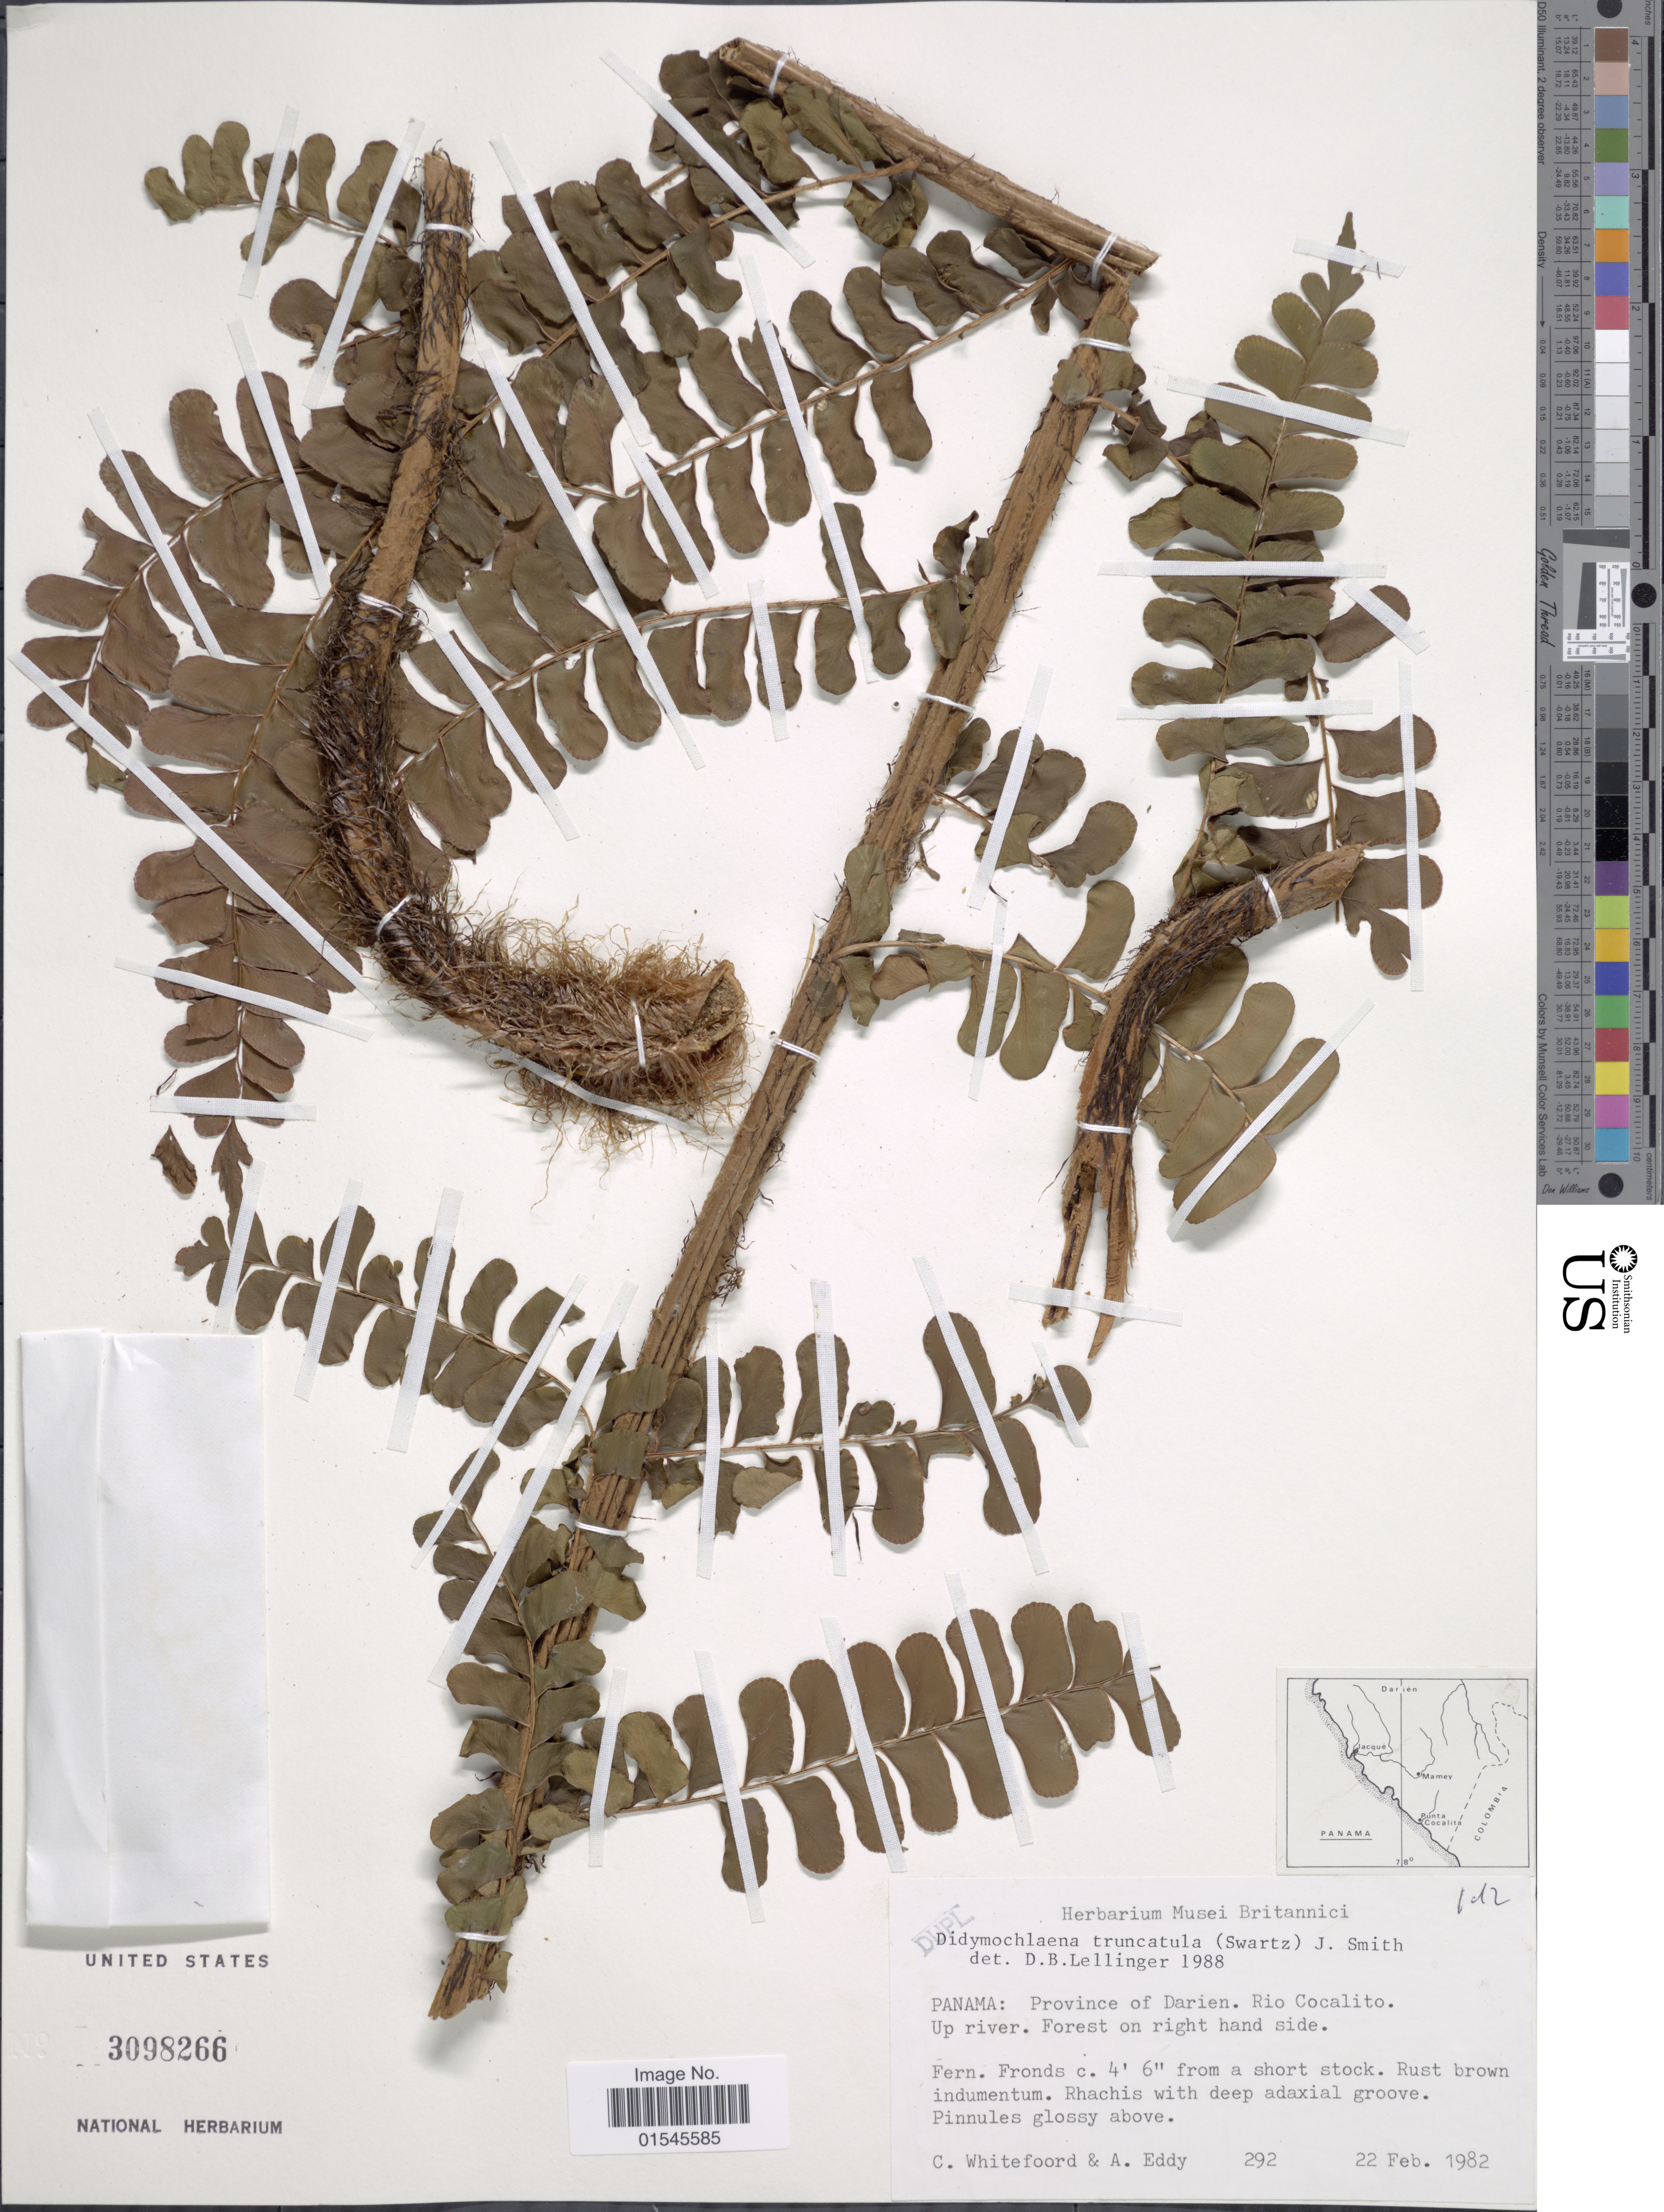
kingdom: Plantae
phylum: Tracheophyta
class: Polypodiopsida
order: Polypodiales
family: Didymochlaenaceae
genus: Didymochlaena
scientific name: Didymochlaena truncatula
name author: (Sw.) J. Sm.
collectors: C. Whitefoord & A. Eddy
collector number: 292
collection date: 1982-02-22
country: Panama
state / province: Darién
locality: Rio Cocalito. Up river. Forest on right hand side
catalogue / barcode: US 3098266